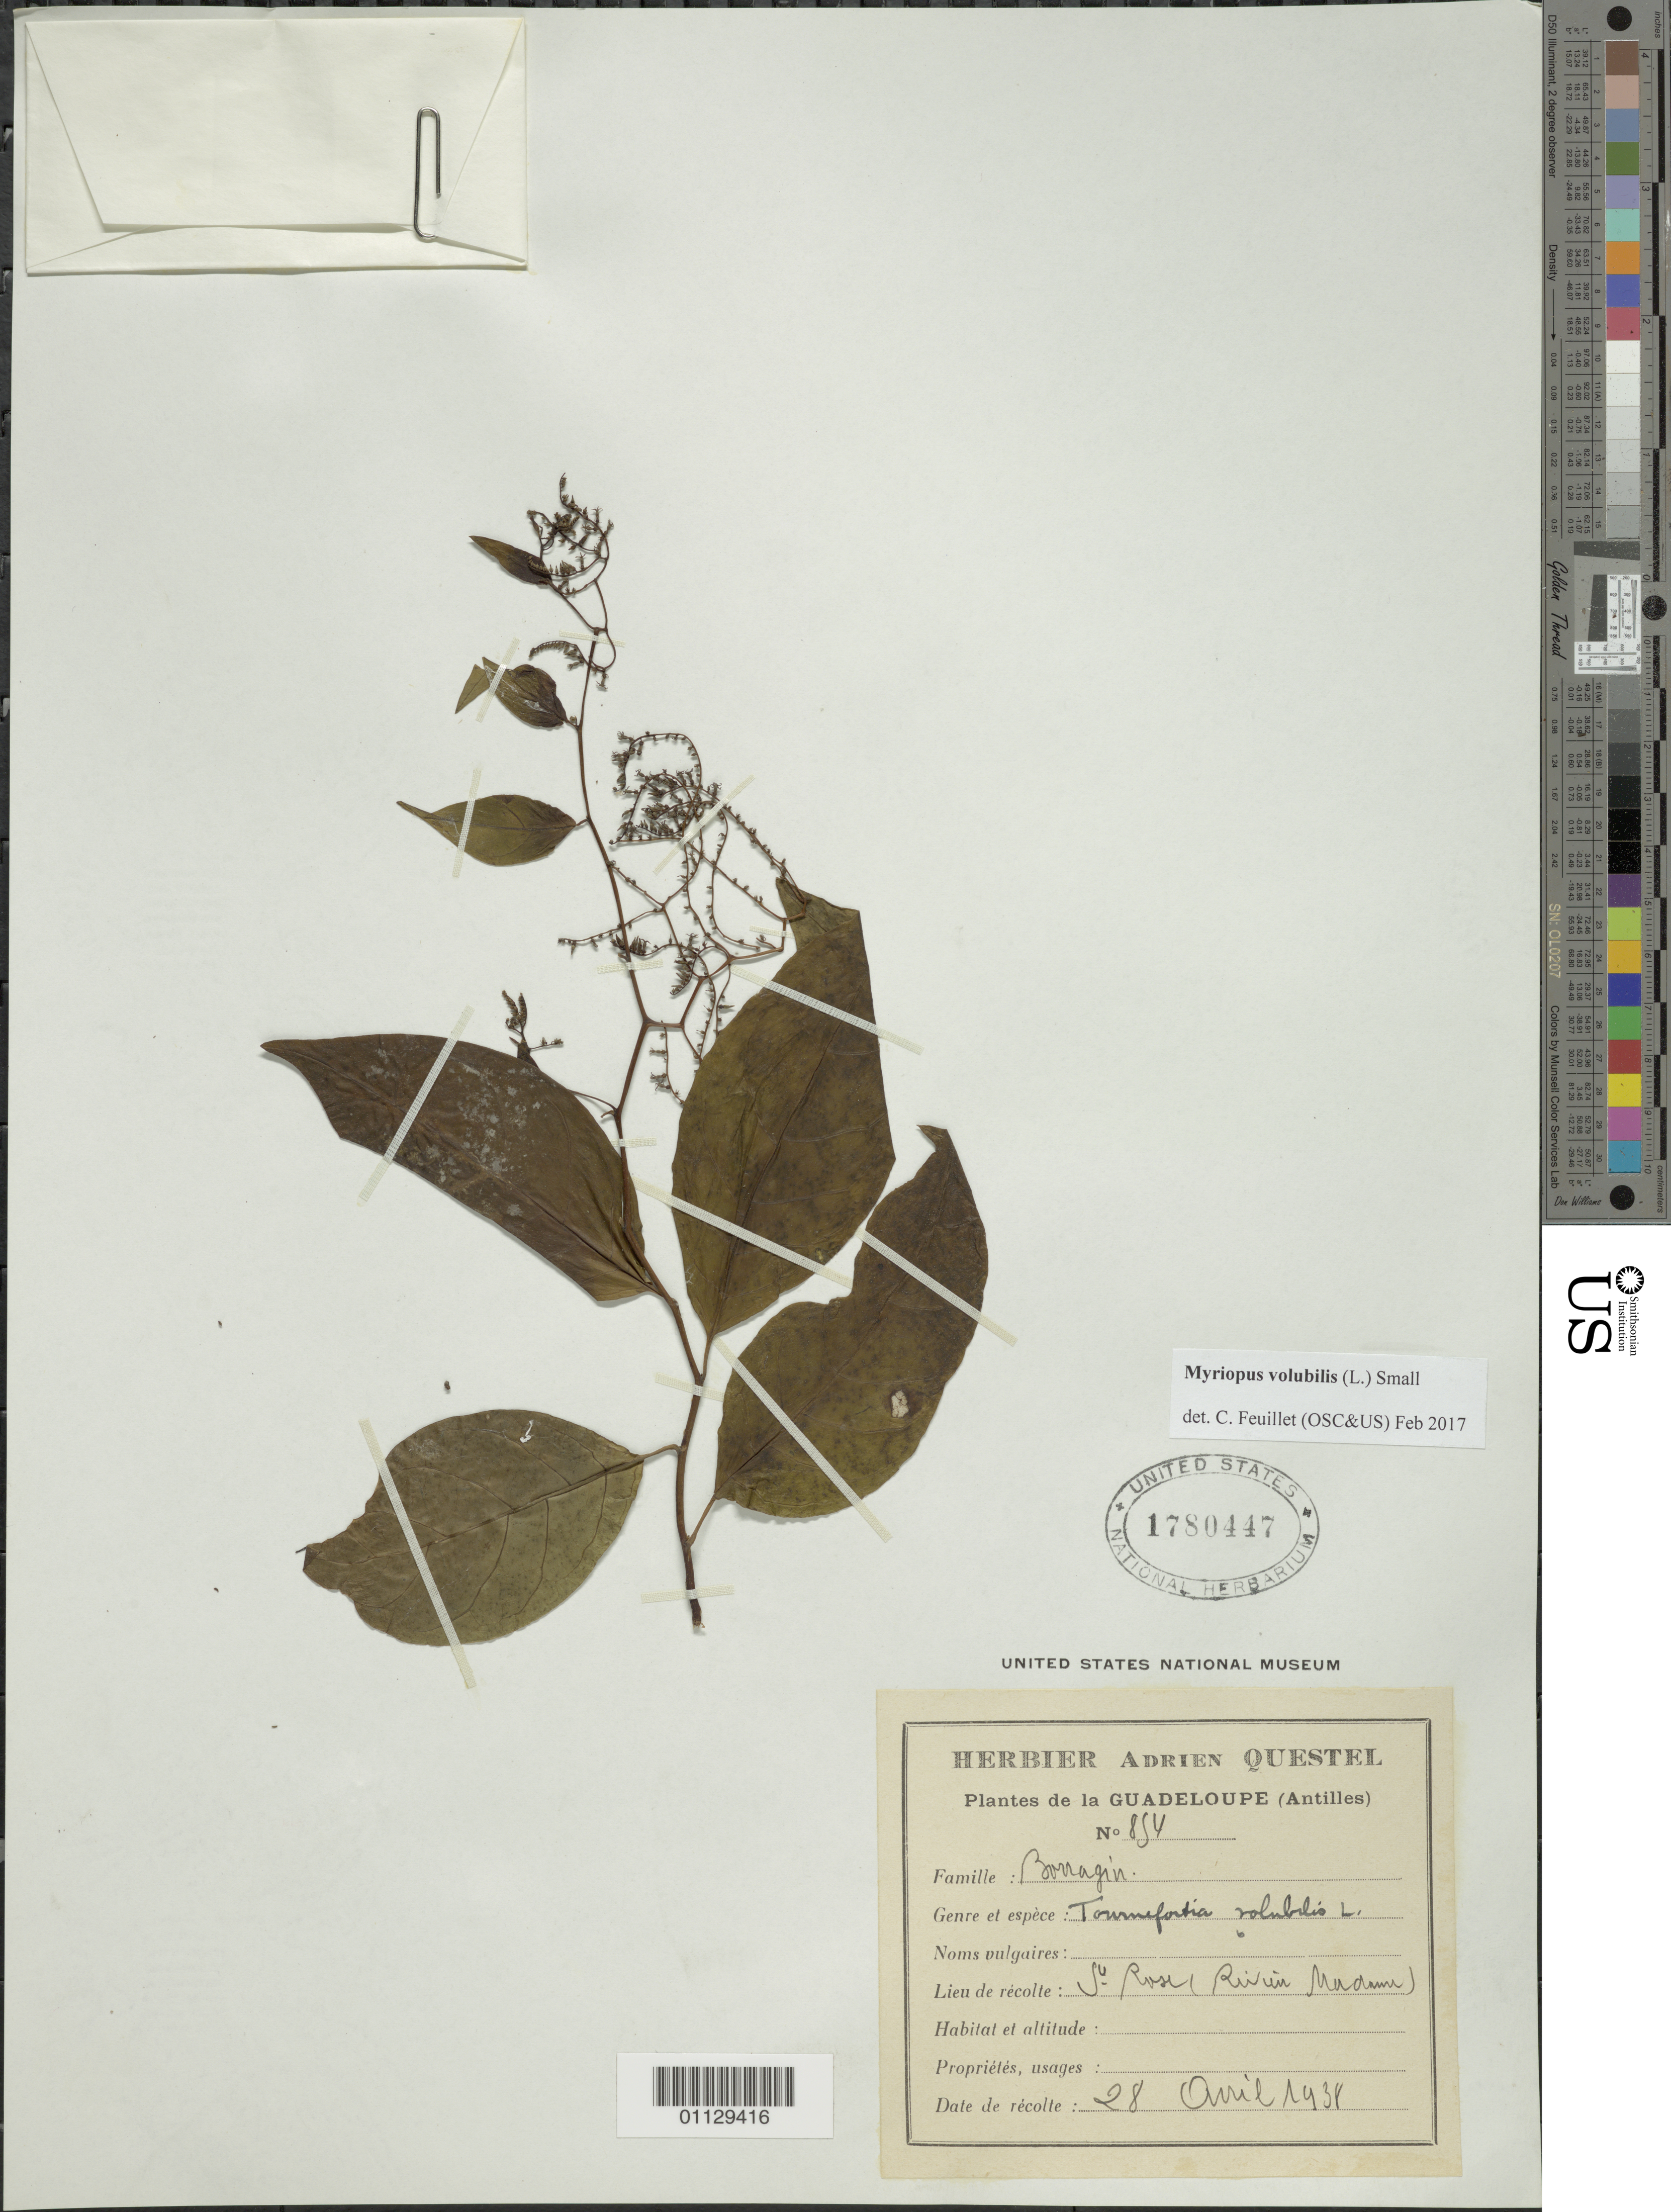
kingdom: Plantae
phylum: Tracheophyta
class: Magnoliopsida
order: Boraginales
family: Heliotropiaceae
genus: Myriopus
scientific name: Myriopus volubilis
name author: (L.) Small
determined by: Feuillet, C.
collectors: A. Questel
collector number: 854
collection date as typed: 28 Apr 1938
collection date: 1938-04-28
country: Guadeloupe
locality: St. Rose (Riviere Madame)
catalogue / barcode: US 1780447